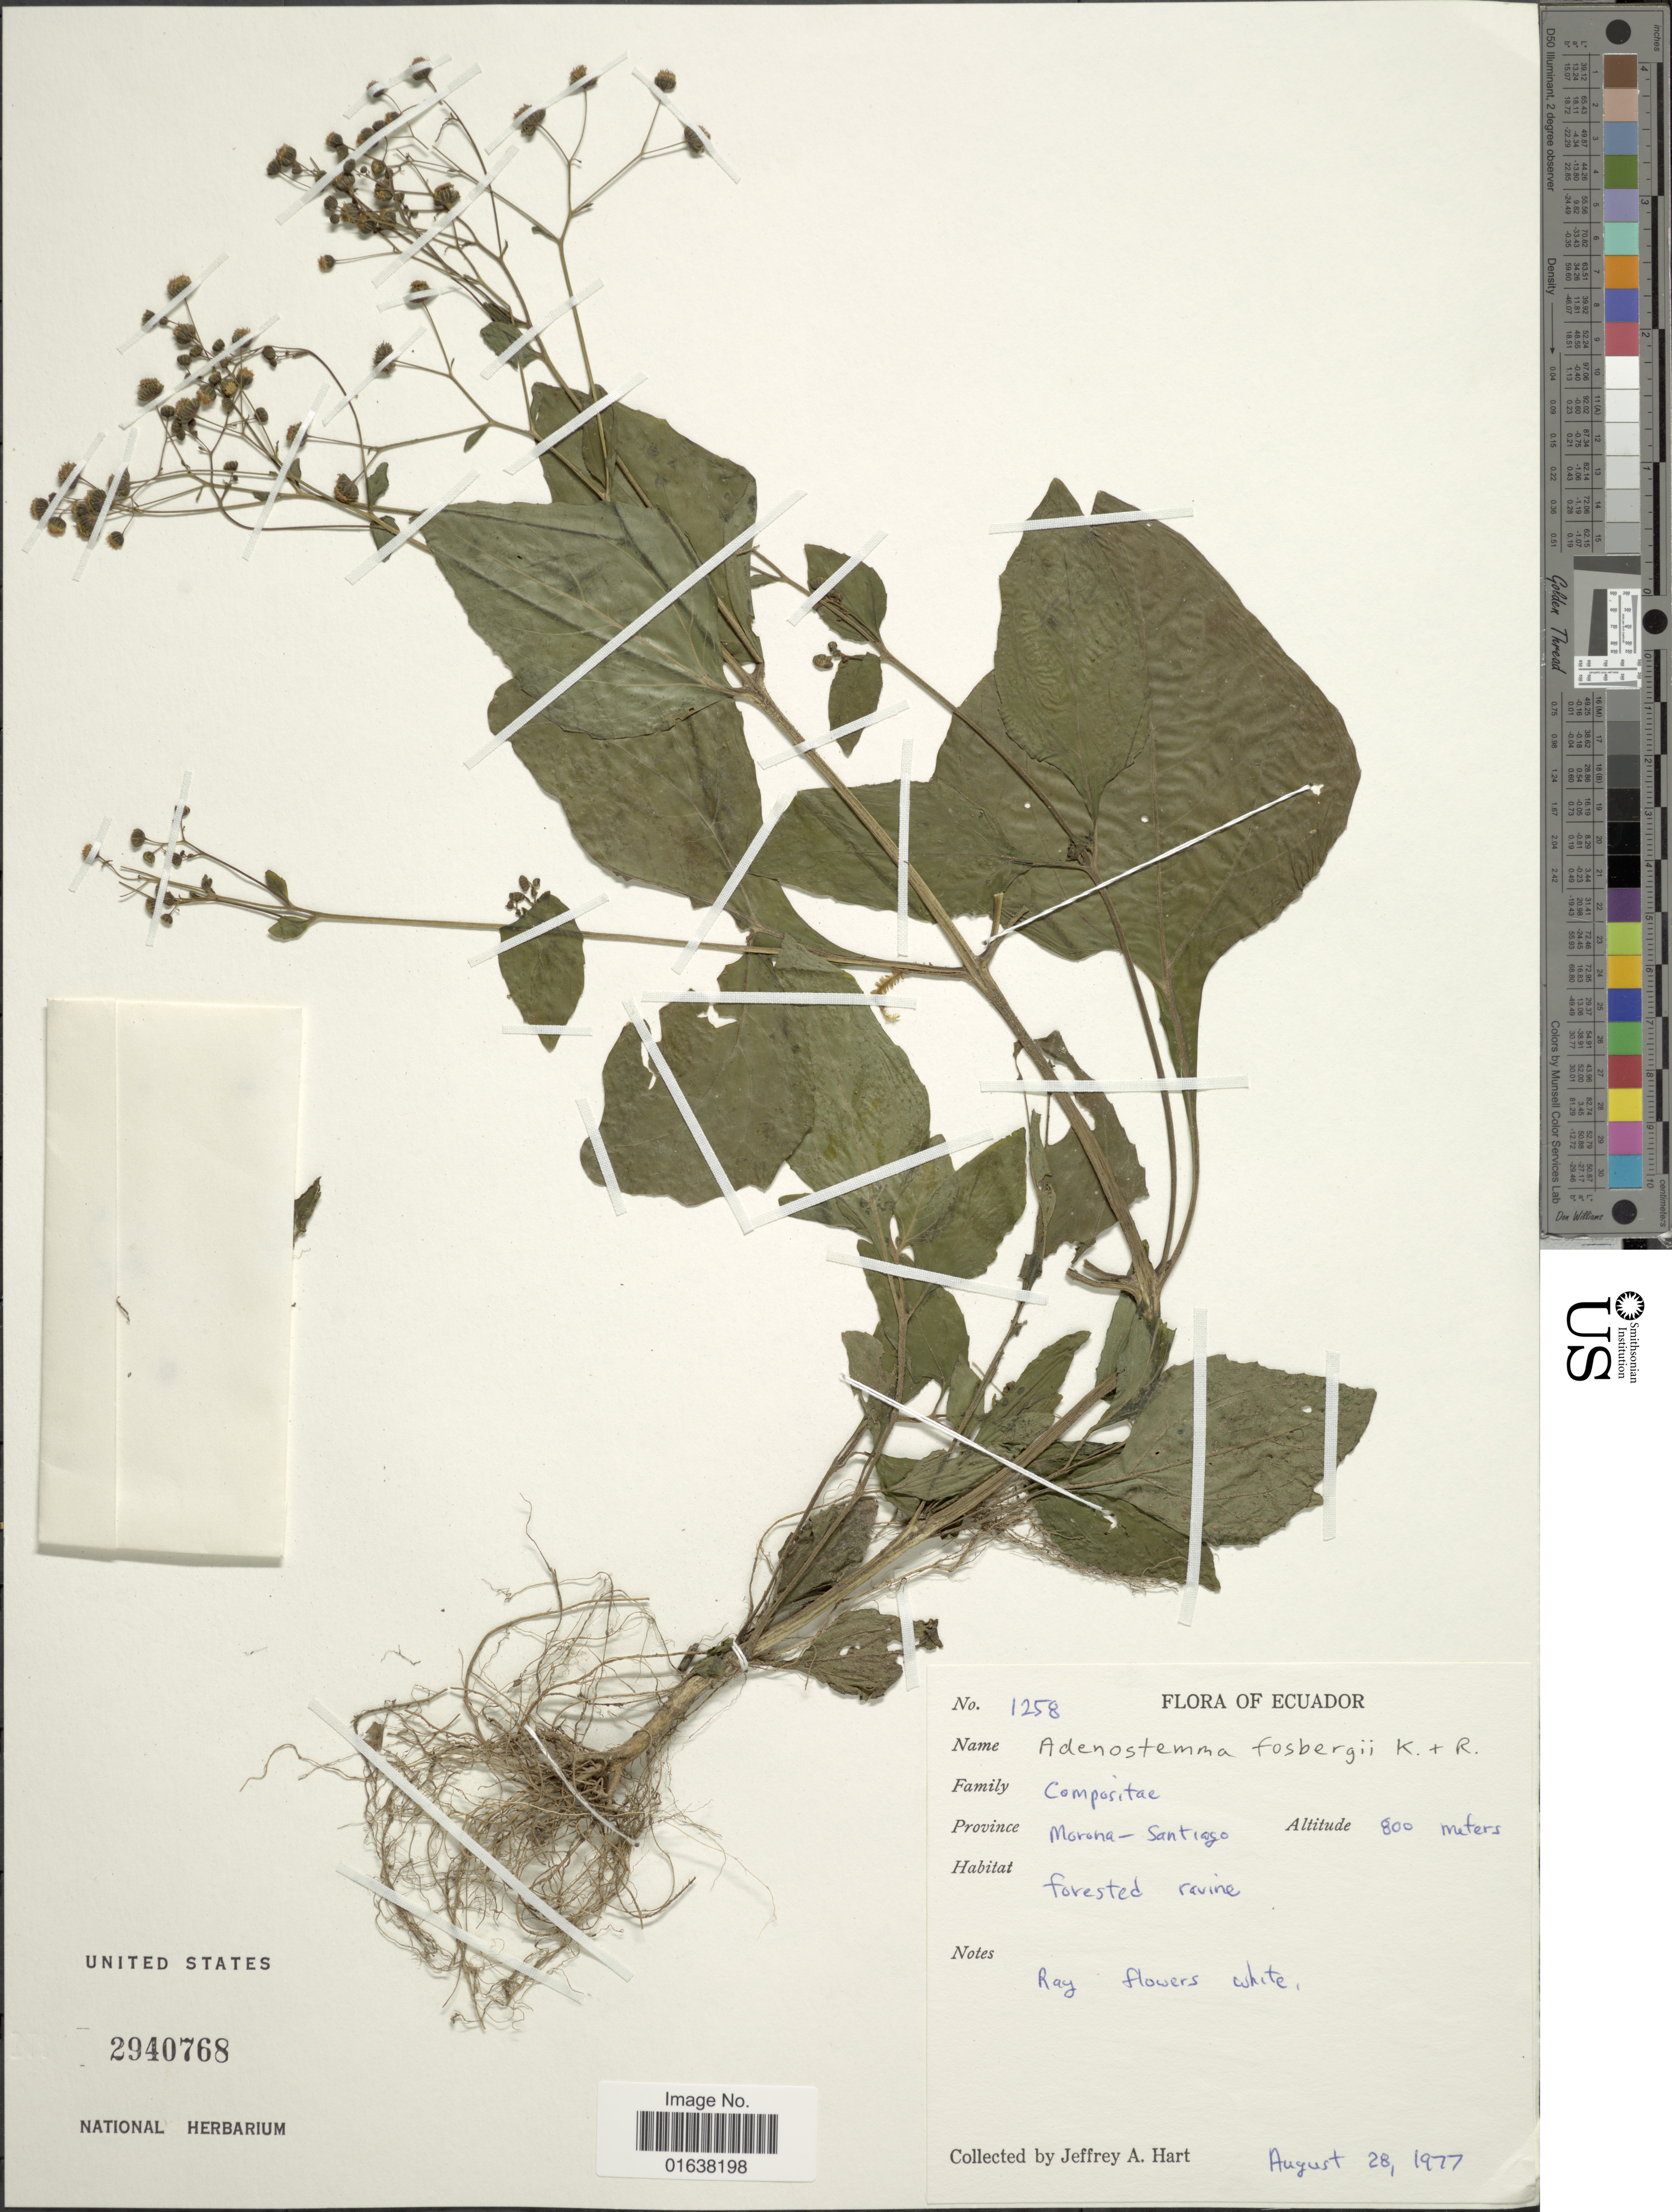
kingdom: Plantae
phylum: Tracheophyta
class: Magnoliopsida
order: Asterales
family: Asteraceae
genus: Adenostemma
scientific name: Adenostemma fosbergii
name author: R.M. King & H. Rob.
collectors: J. A. Hart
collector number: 1258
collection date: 1977-08-28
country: Ecuador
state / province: Morona-Santiago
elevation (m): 800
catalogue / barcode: US 2940768